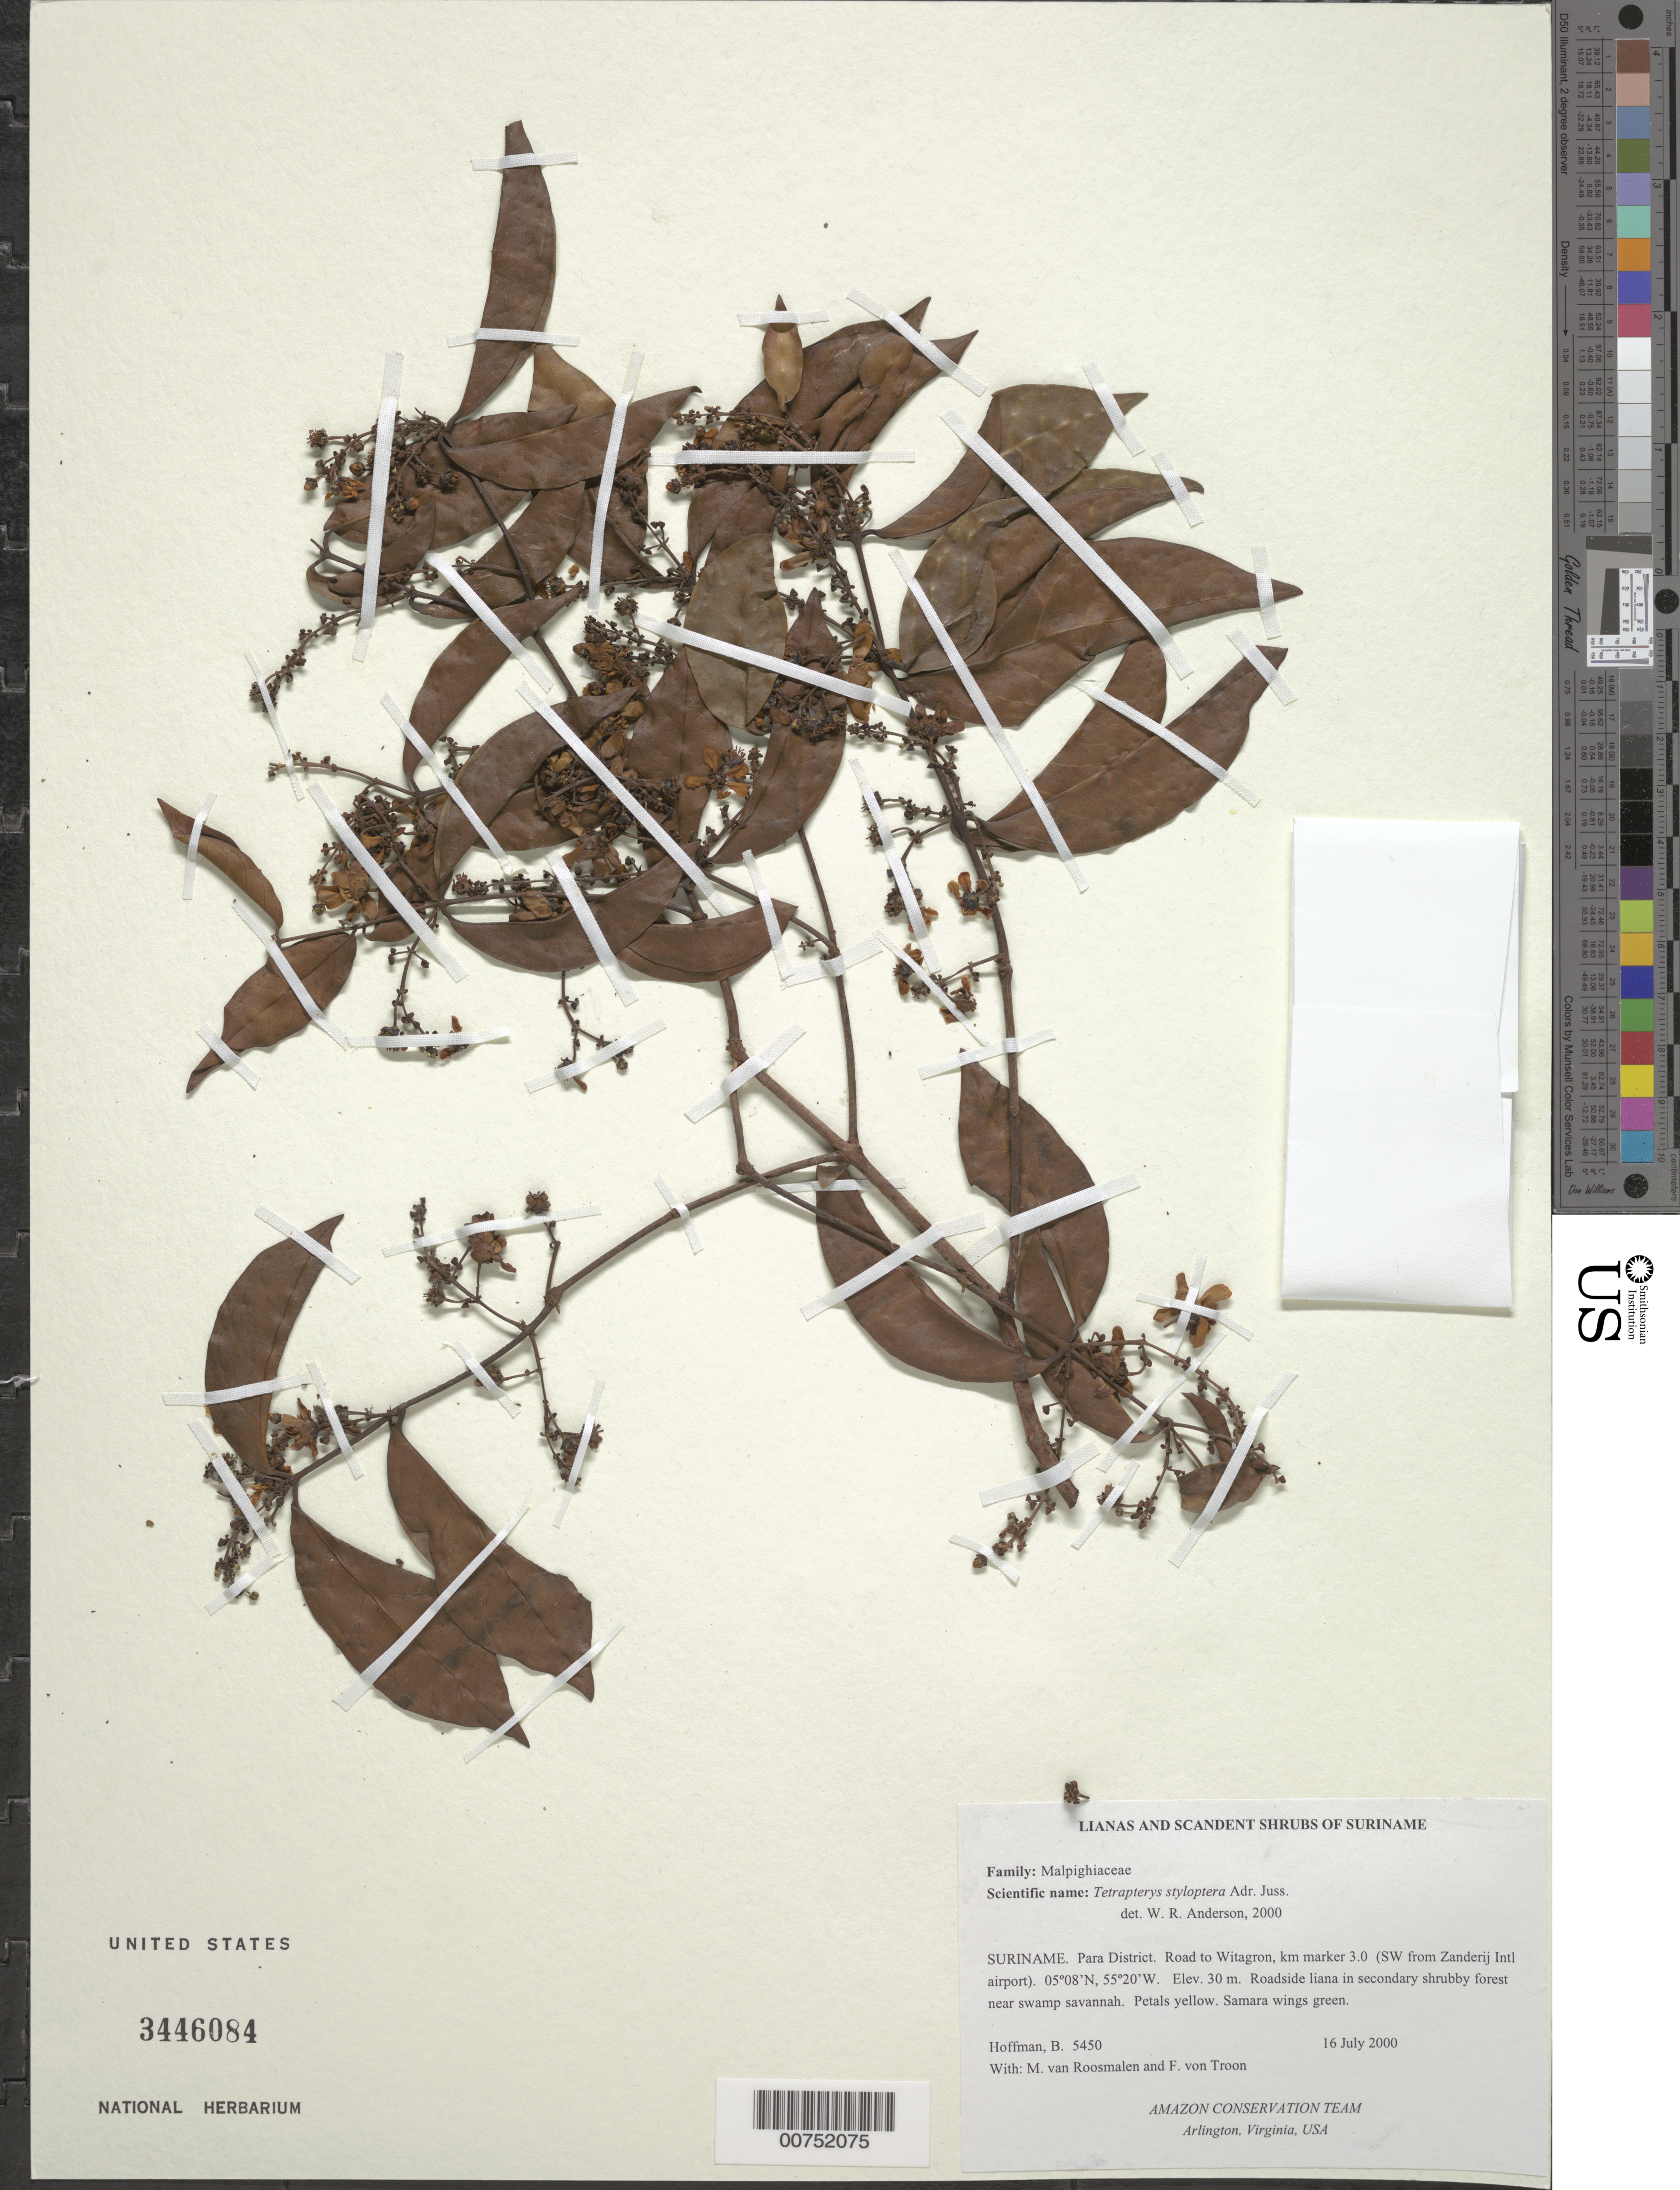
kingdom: Plantae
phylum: Tracheophyta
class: Magnoliopsida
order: Malpighiales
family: Malpighiaceae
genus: Glicophyllum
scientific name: Glicophyllum stylopterum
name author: (A. Juss.) R.F. Almeida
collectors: B. Hoffman, M. Roosmalen & F. Van Troon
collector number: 5450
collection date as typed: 16 July 2000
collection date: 2000-07-16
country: Suriname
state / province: Para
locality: Witagron road, km marker 2.0 (SW from Zanderij Intl. Airport)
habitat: Roadside, secondary shrubby forest near swamp savanna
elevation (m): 30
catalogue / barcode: US 3446084